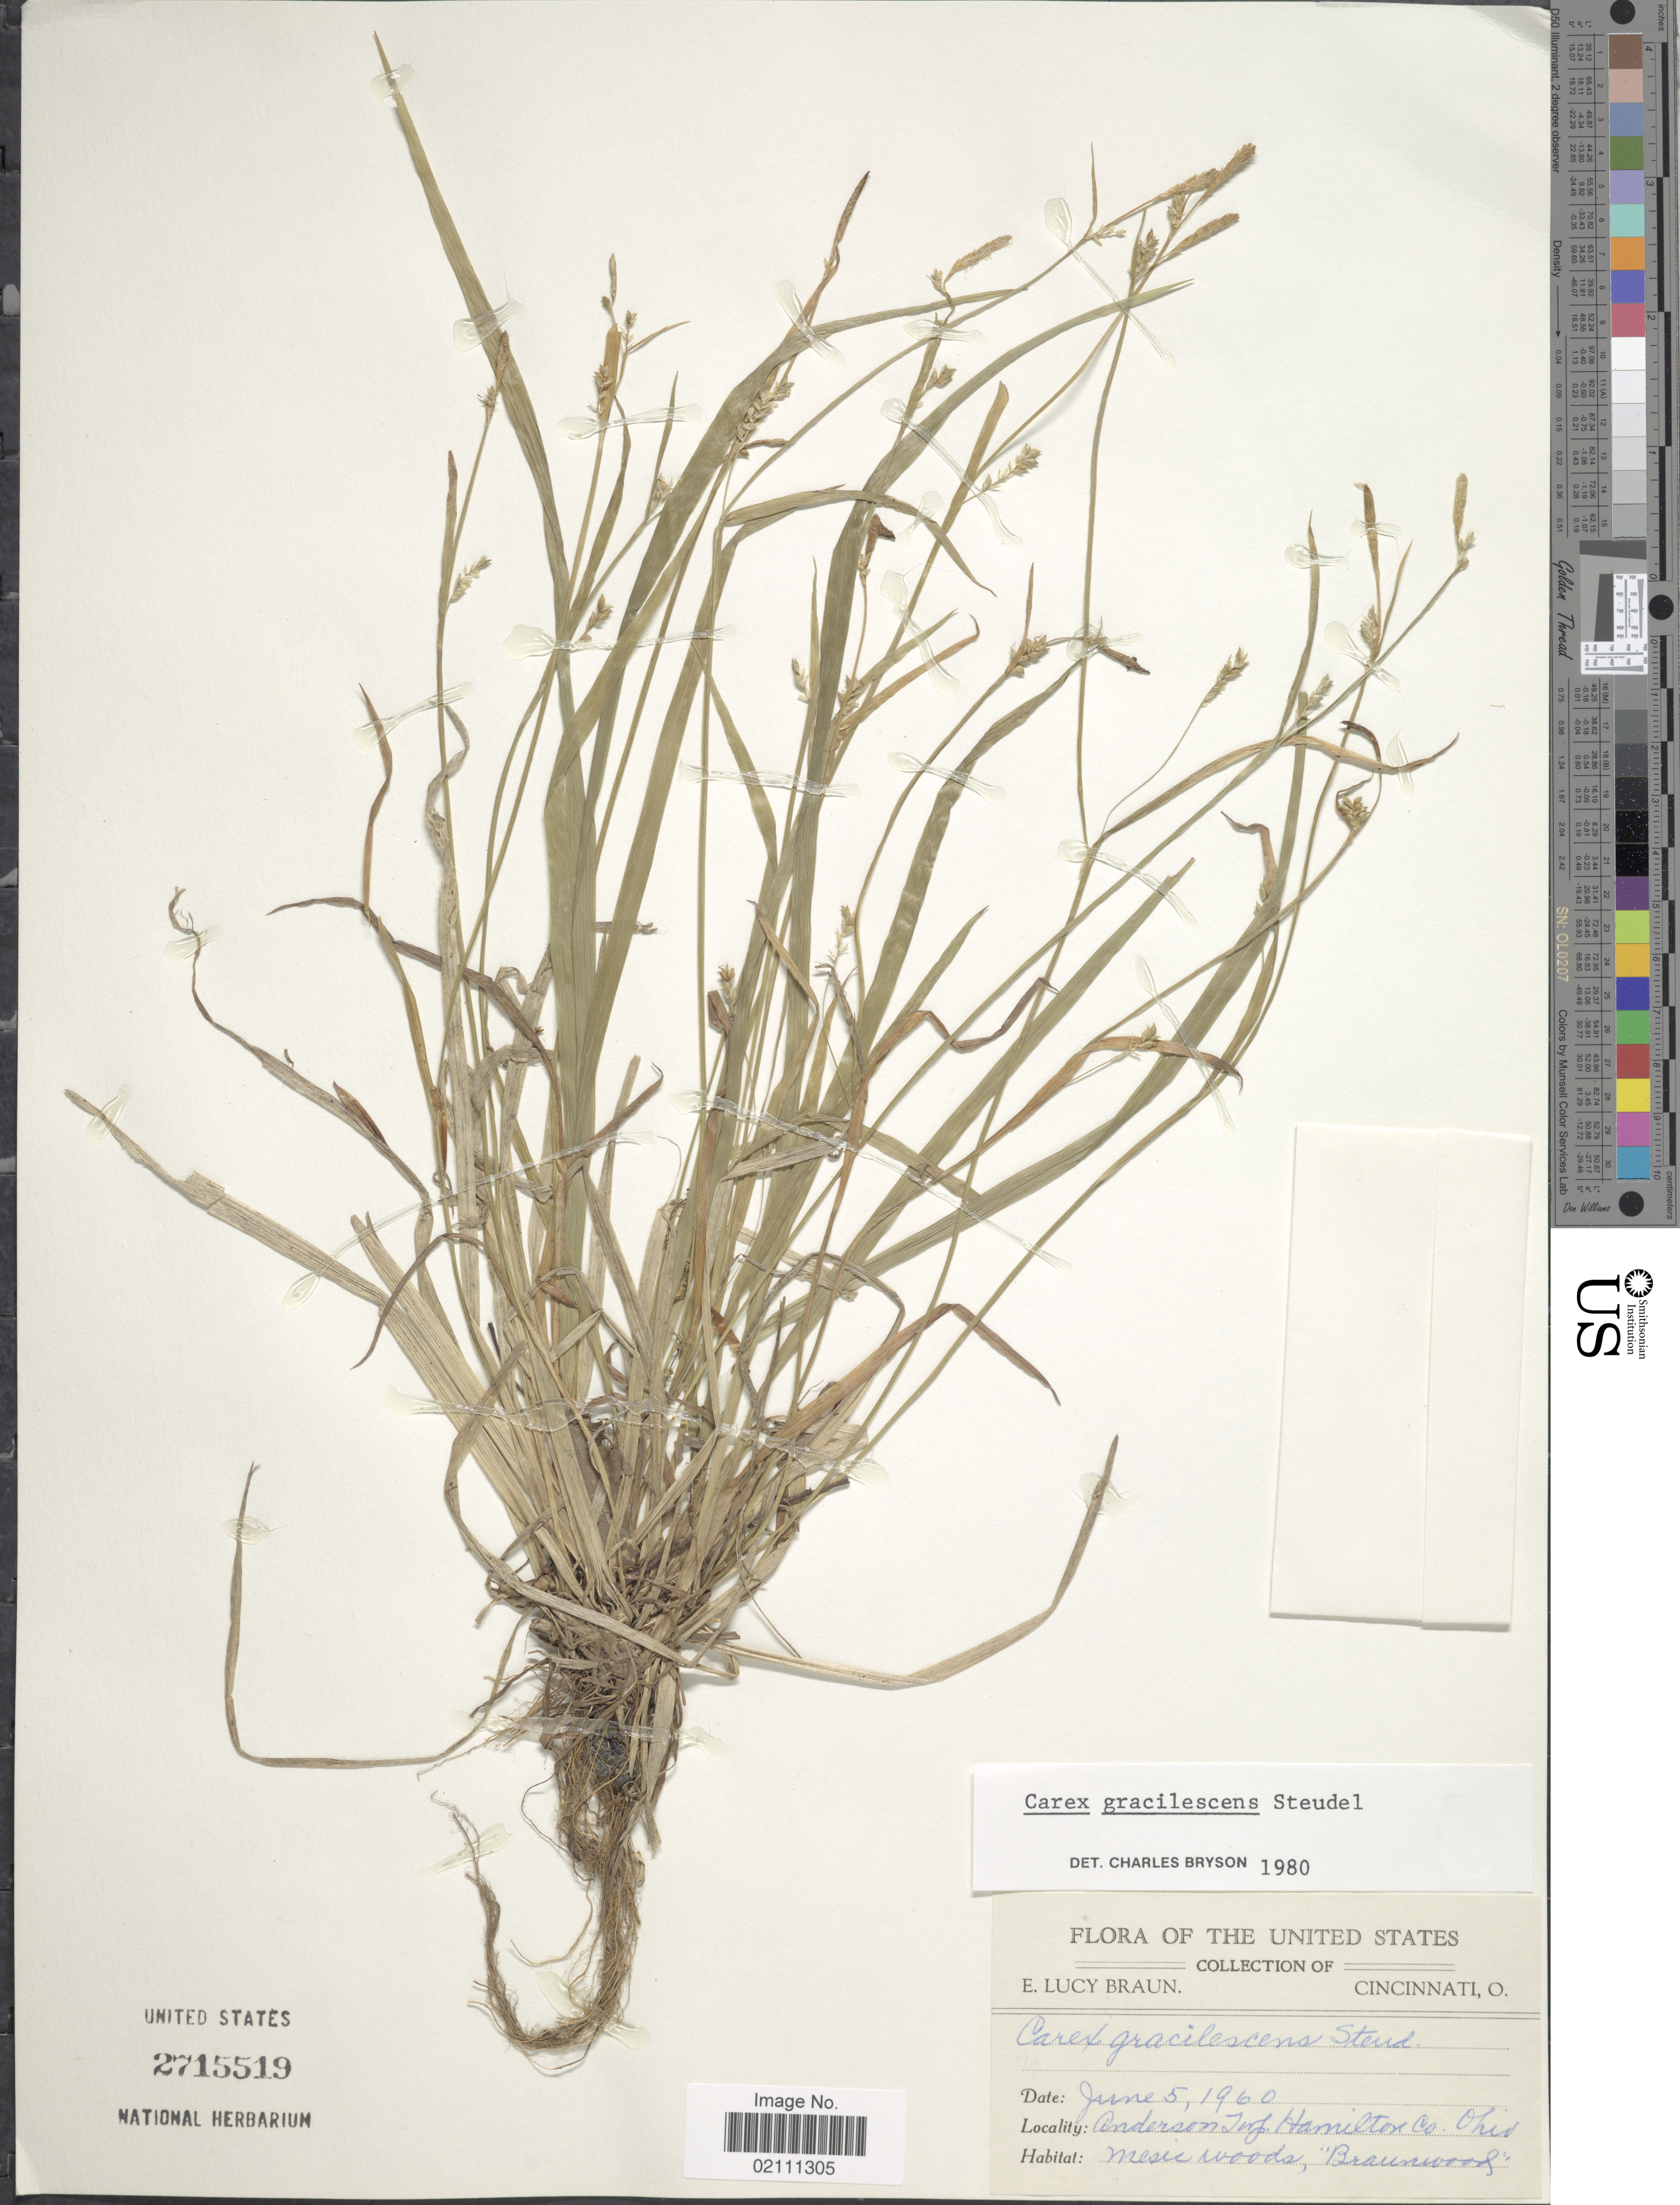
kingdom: Plantae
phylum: Tracheophyta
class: Liliopsida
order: Poales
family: Cyperaceae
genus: Carex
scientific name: Carex gracilescens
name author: Steud.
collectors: E. L. Braun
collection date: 1960-06-05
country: United States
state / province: Ohio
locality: Anderson Twp. Hamilton Co., mesic woods, "Braunwood".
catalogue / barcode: US 2715519